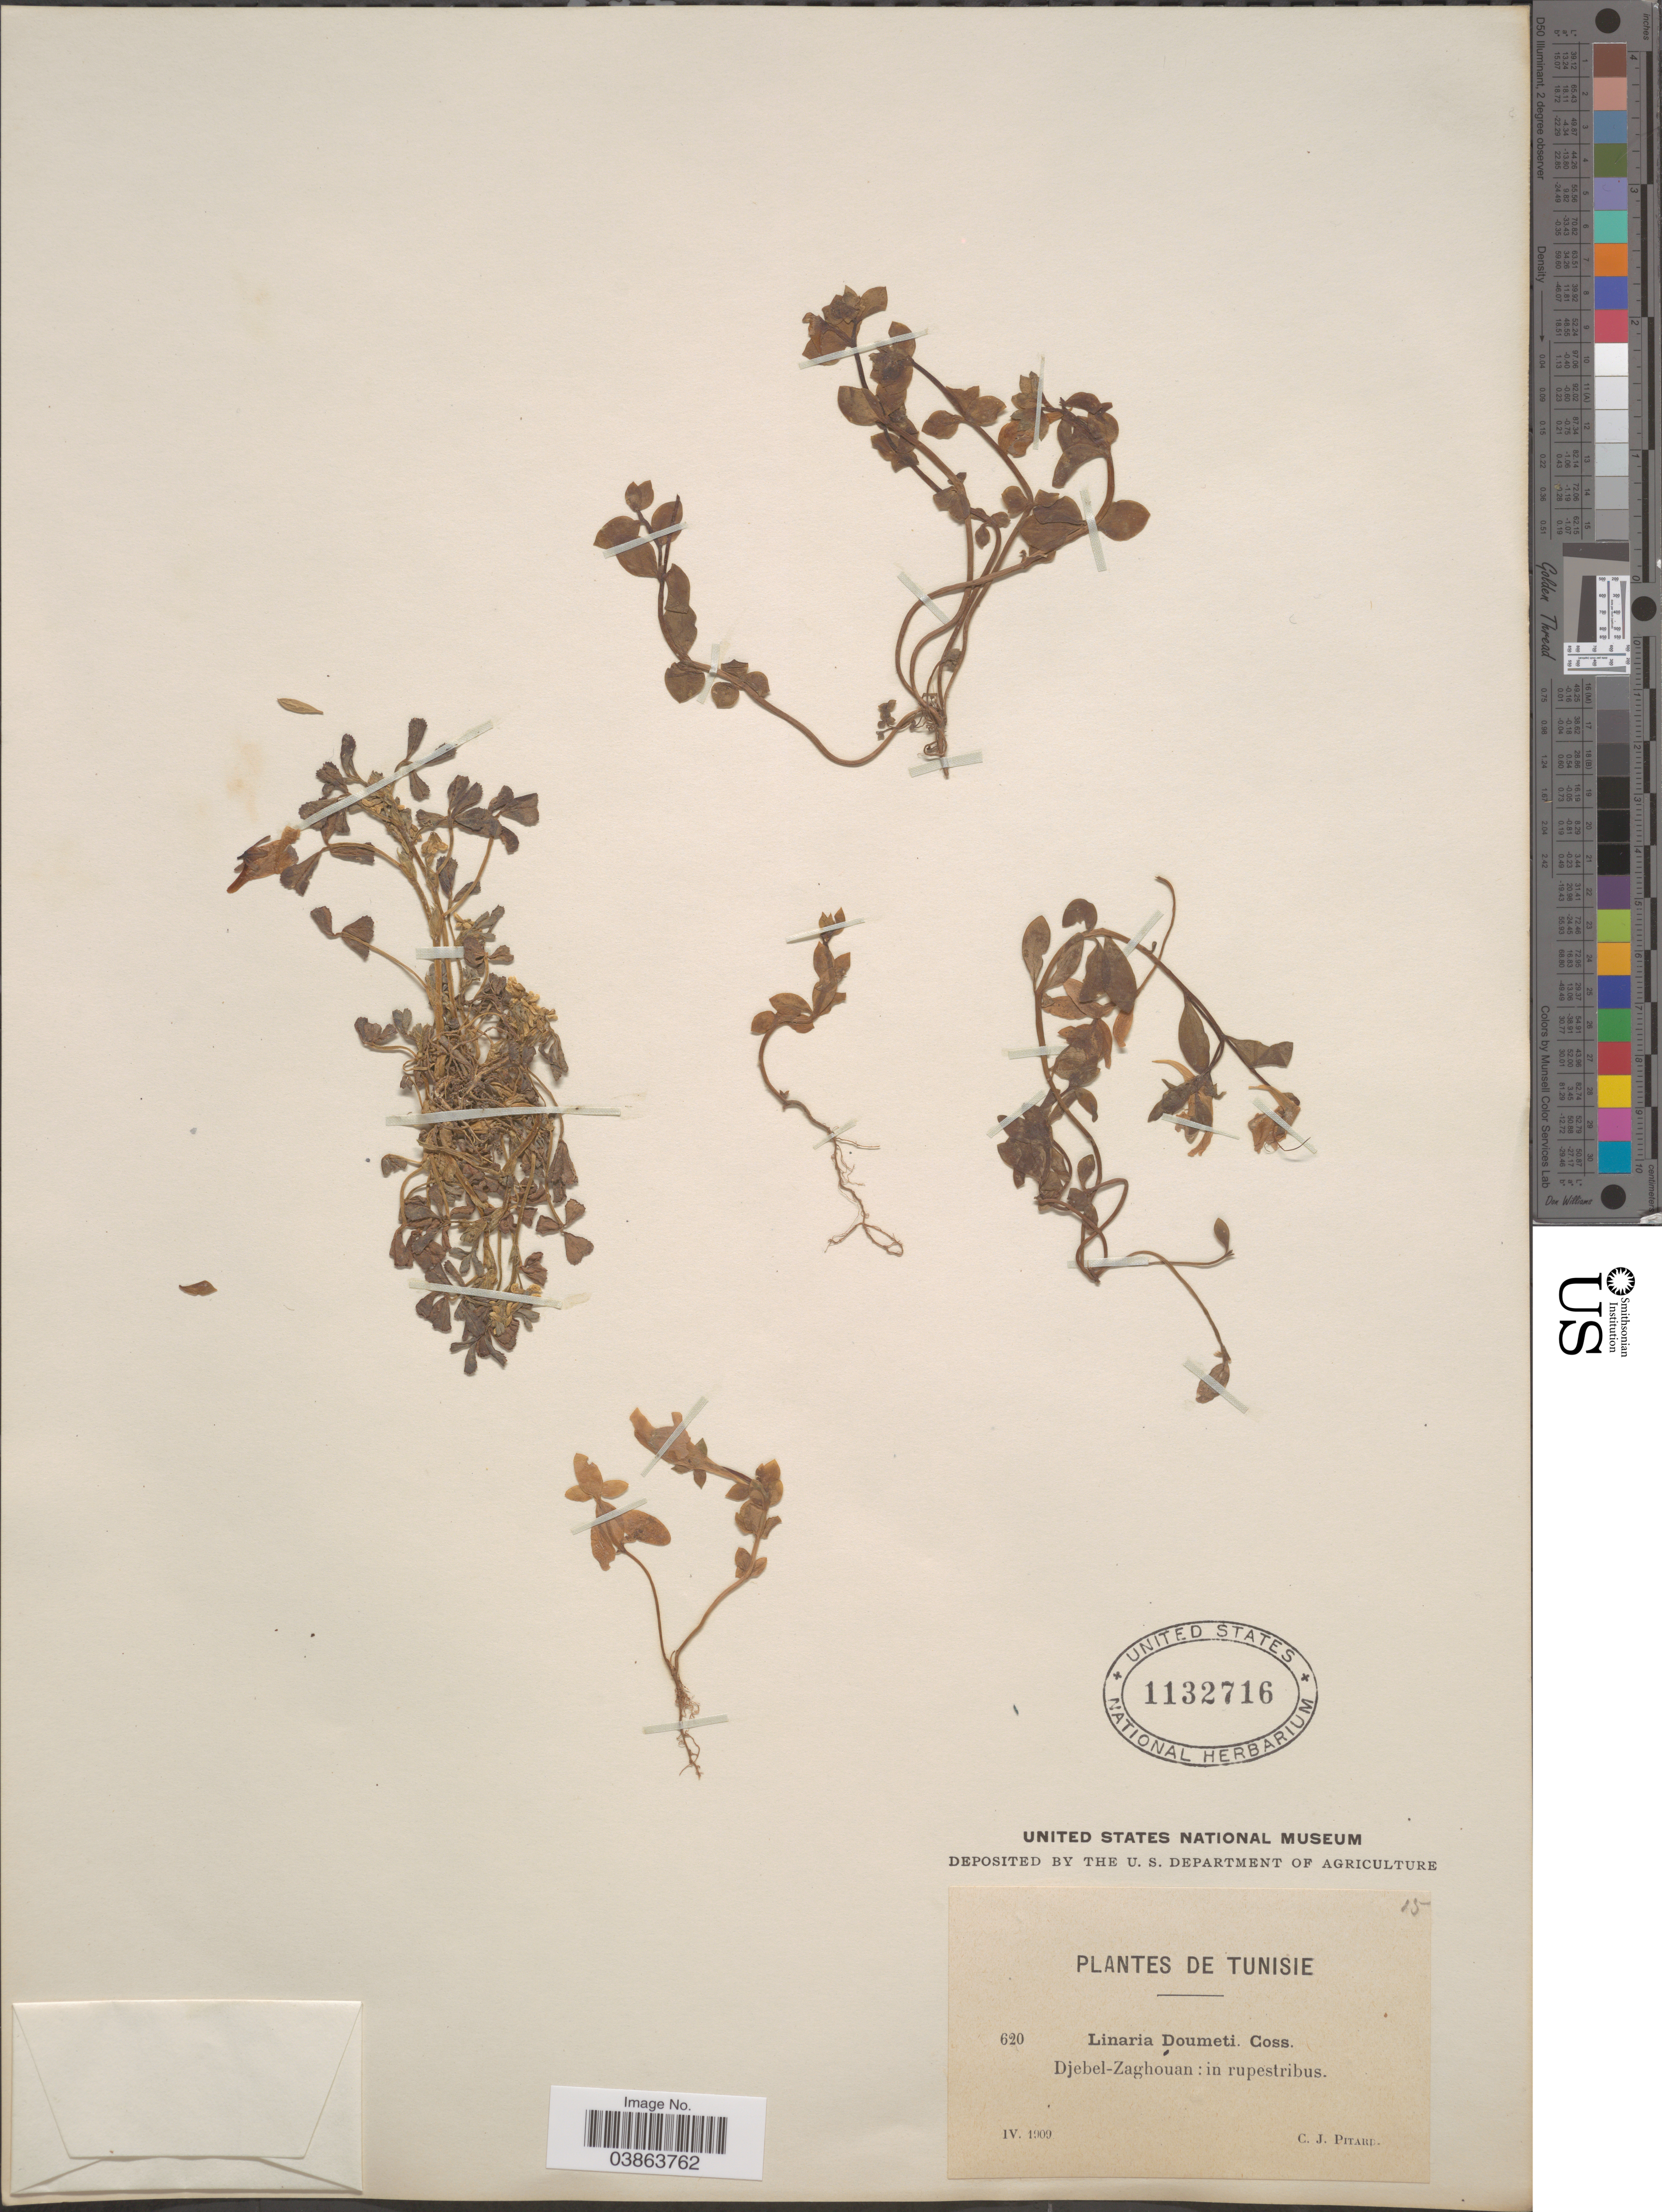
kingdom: Plantae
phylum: Tracheophyta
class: Magnoliopsida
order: Lamiales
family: Plantaginaceae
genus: Linaria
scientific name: Linaria sp.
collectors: C. Pitard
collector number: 620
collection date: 1909-04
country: Tunisia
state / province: Zaghouan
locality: Djebel-Zaghouan.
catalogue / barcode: US 1132716